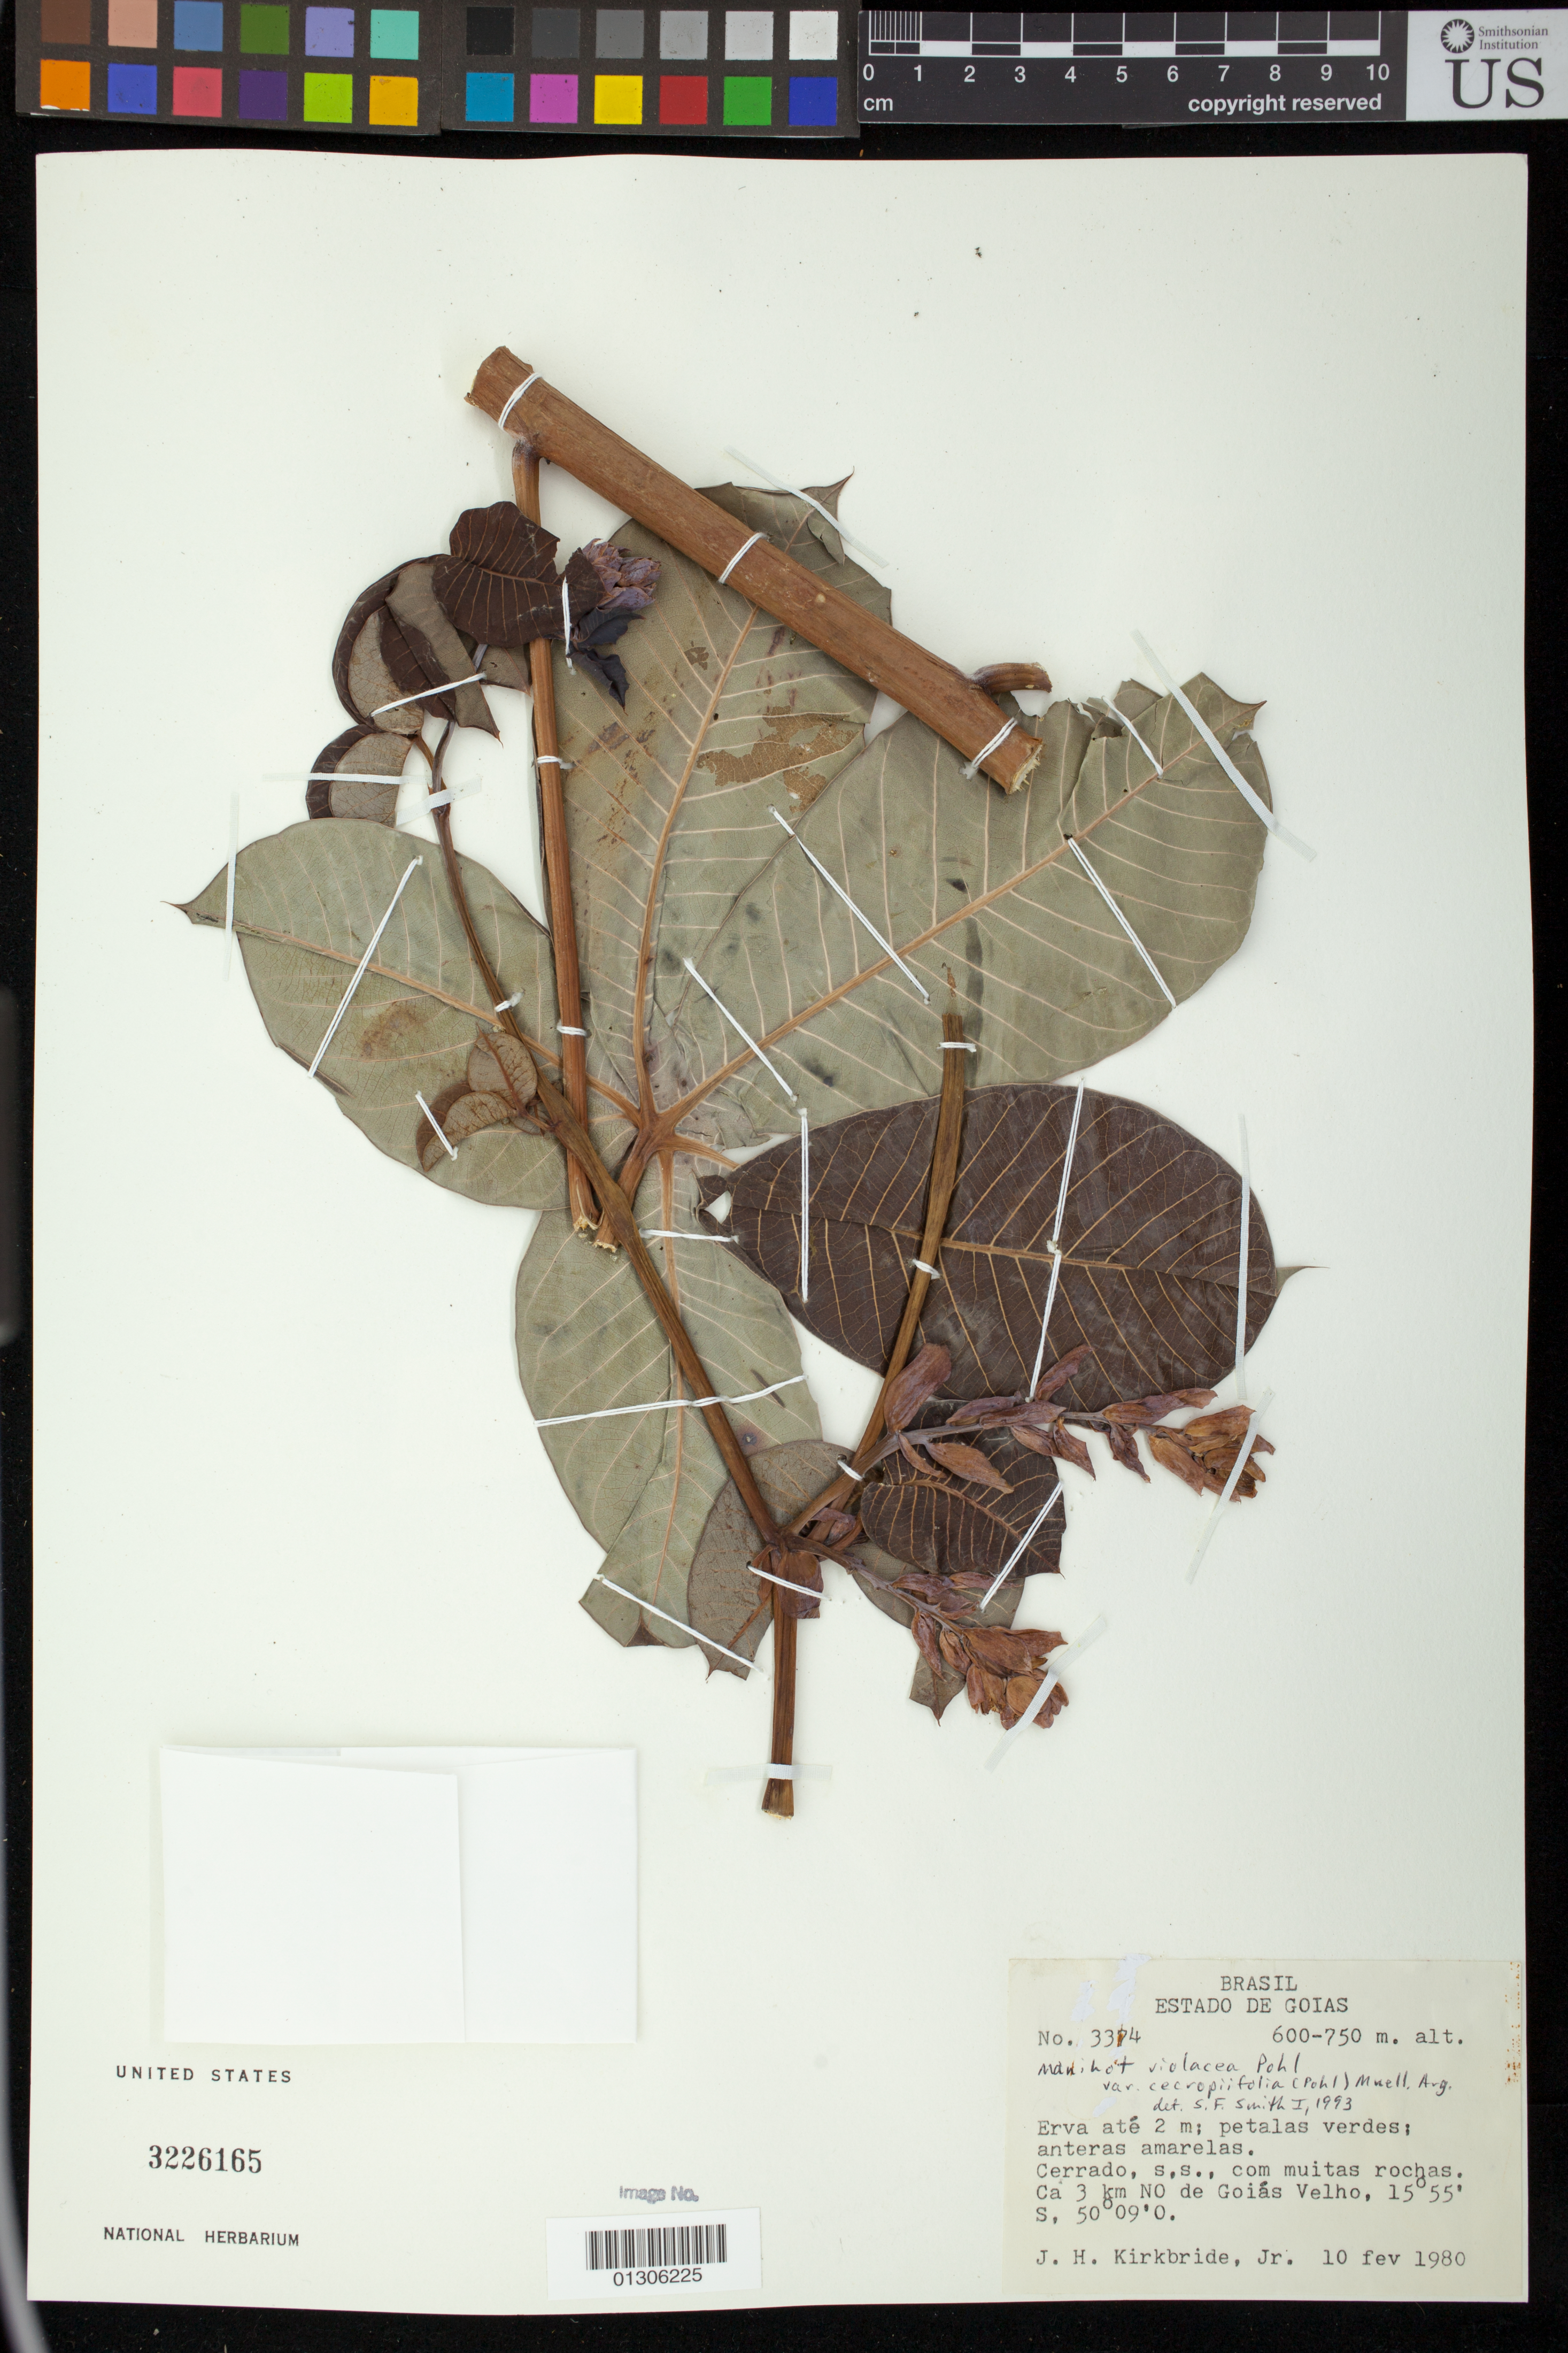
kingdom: Plantae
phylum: Tracheophyta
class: Magnoliopsida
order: Malpighiales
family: Euphorbiaceae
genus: Manihot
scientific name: Manihot cecropiifolia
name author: Pohl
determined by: Mendoza, M.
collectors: J. H. Kirkbride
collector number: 3374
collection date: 1980-10-02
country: Brazil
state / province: Goiás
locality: Ca 3 km NO de Goias Velho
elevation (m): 600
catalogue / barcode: US 3226165